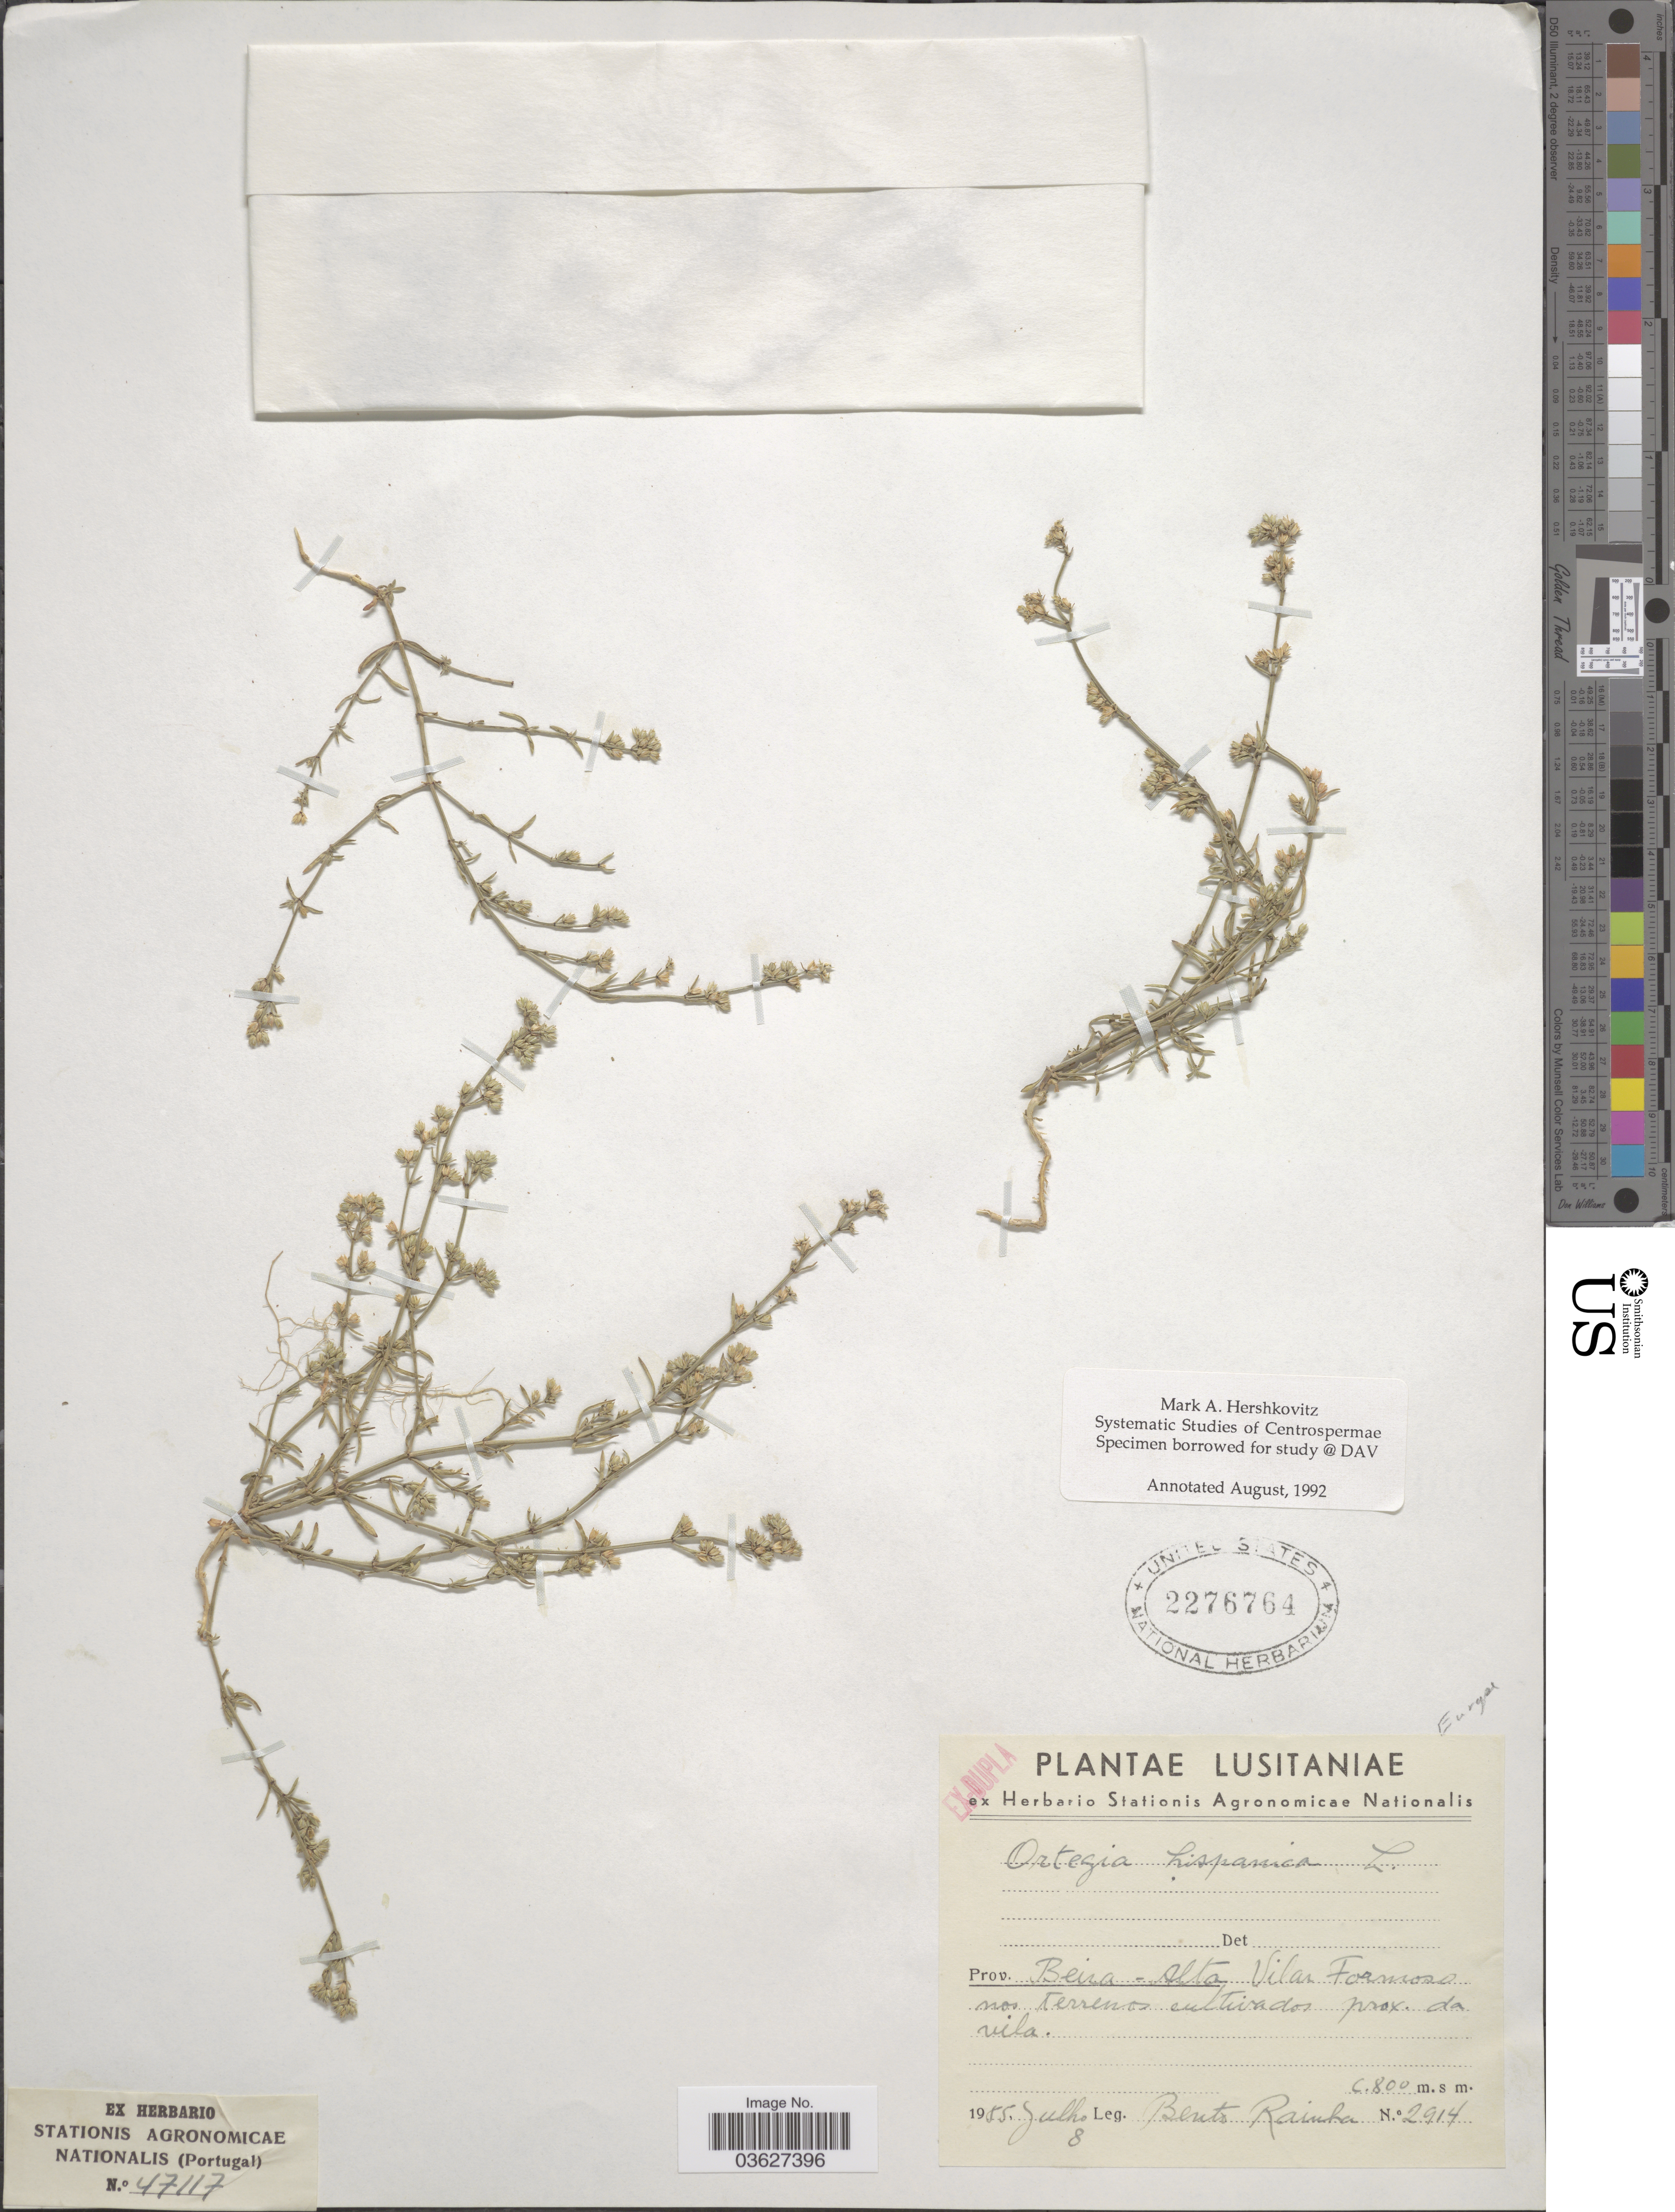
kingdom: Plantae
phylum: Tracheophyta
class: Magnoliopsida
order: Caryophyllales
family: Caryophyllaceae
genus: Ortega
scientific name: Ortega sp.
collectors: B. Rainha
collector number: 2914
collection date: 1955-07-08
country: Portugal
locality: Lusitaniae. Beira-Alta Vilar Formoso nos terrenos cultivados prox. da vila.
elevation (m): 800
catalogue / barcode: US 2276764